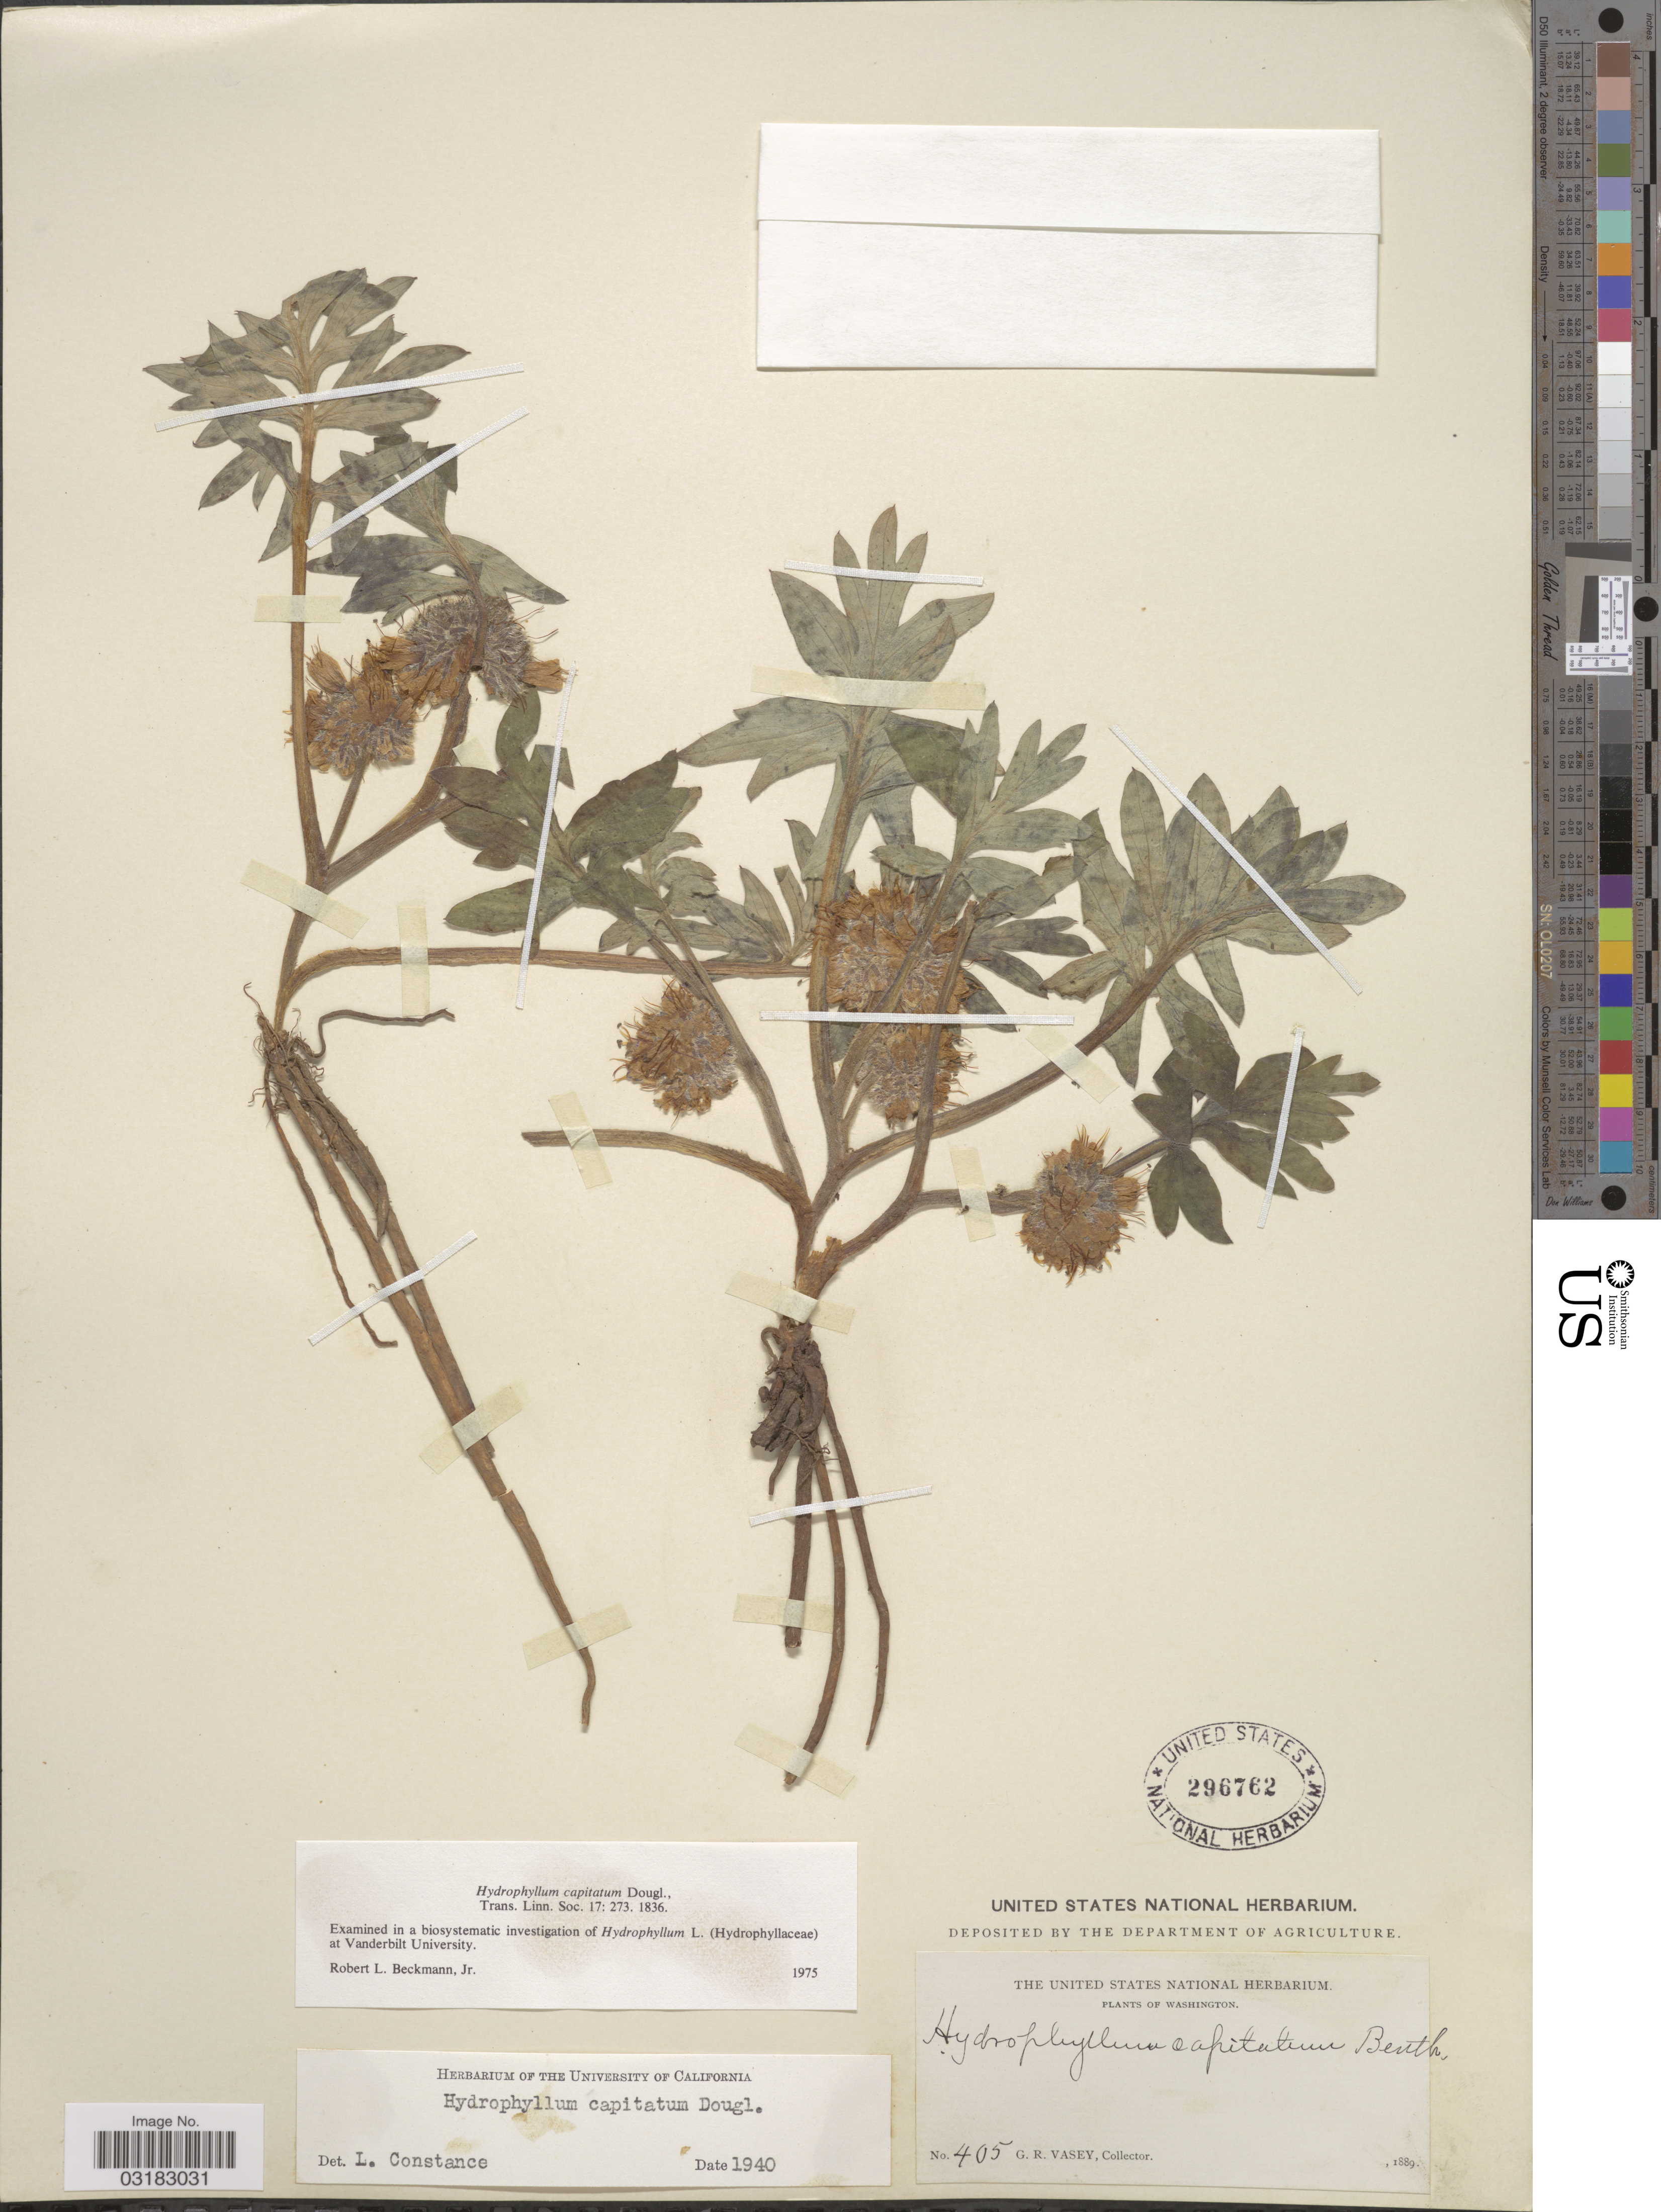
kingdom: Plantae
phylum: Tracheophyta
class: Magnoliopsida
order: Boraginales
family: Hydrophyllaceae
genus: Hydrophyllum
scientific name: Hydrophyllum capitatum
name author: Douglas ex Benth.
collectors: G. R. Vasey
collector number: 405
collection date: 1889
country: United States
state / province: Washington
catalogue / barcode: US 296762